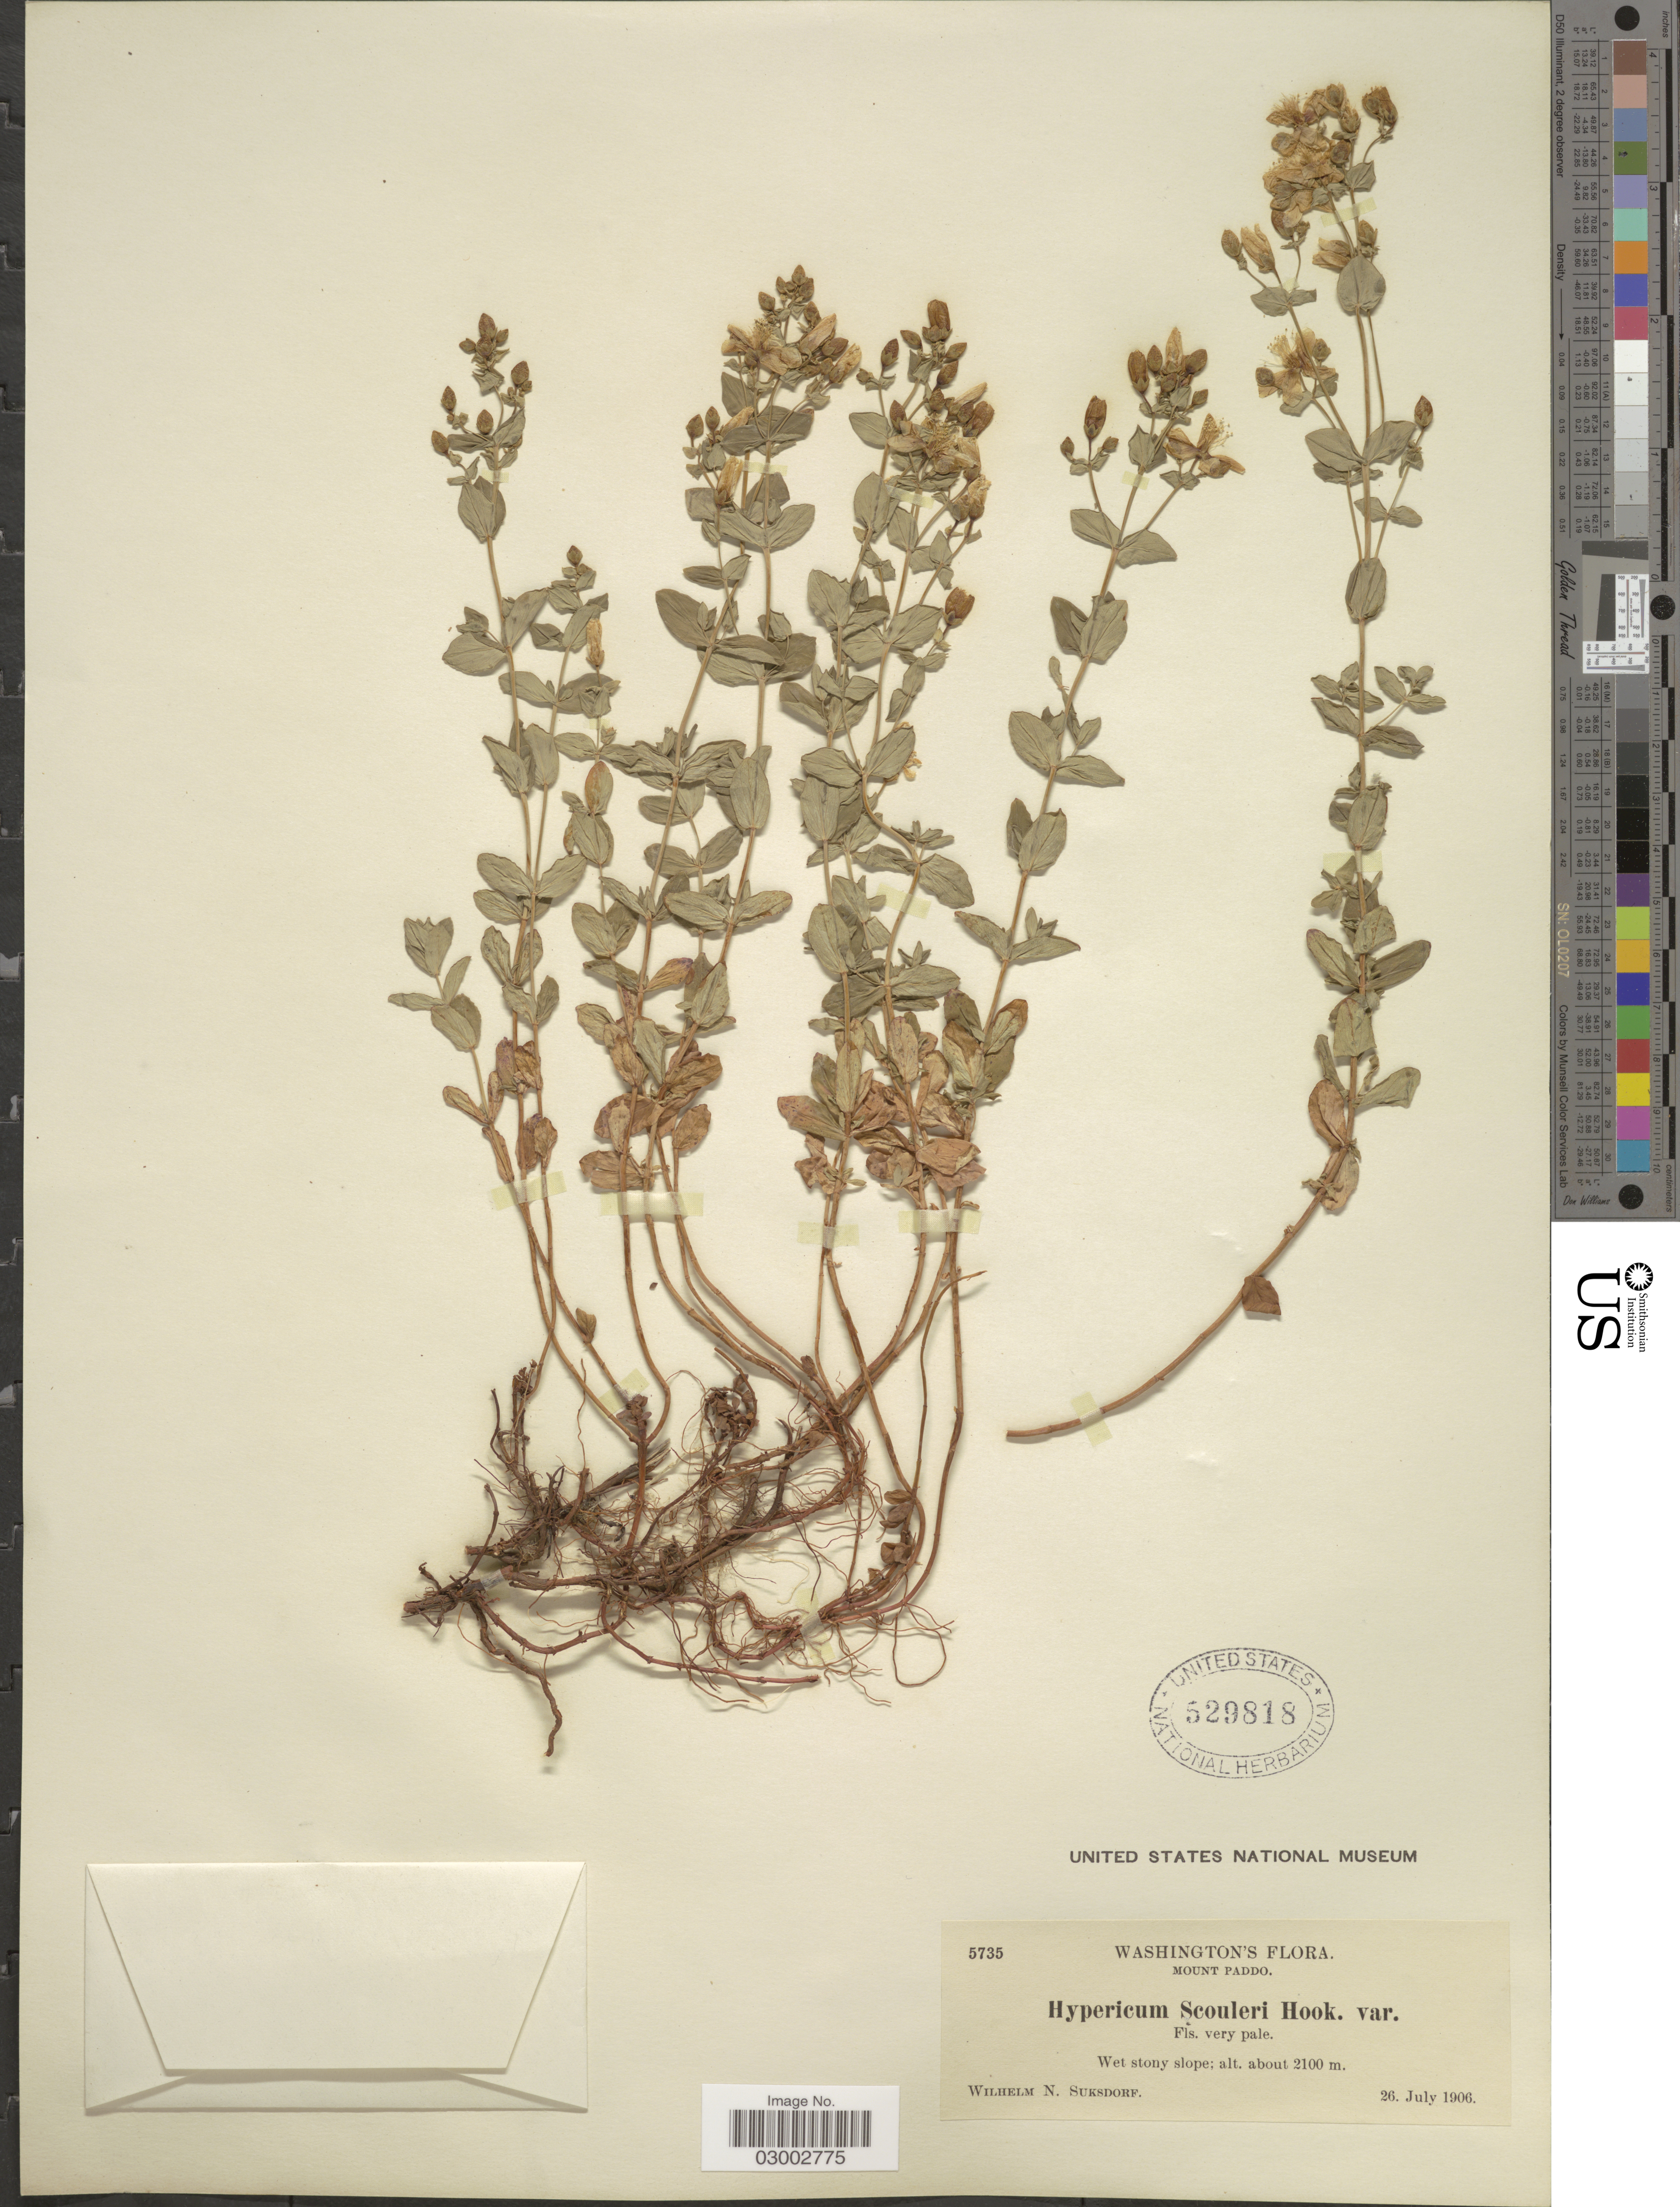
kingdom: Plantae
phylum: Tracheophyta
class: Magnoliopsida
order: Malpighiales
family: Hypericaceae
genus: Hypericum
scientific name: Hypericum scouleri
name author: Hook.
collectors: W. N. Suksdorf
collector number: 5735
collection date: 1906-07-26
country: United States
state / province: Washington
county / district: Skamania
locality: Mount Paddo.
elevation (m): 2100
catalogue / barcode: US 529818